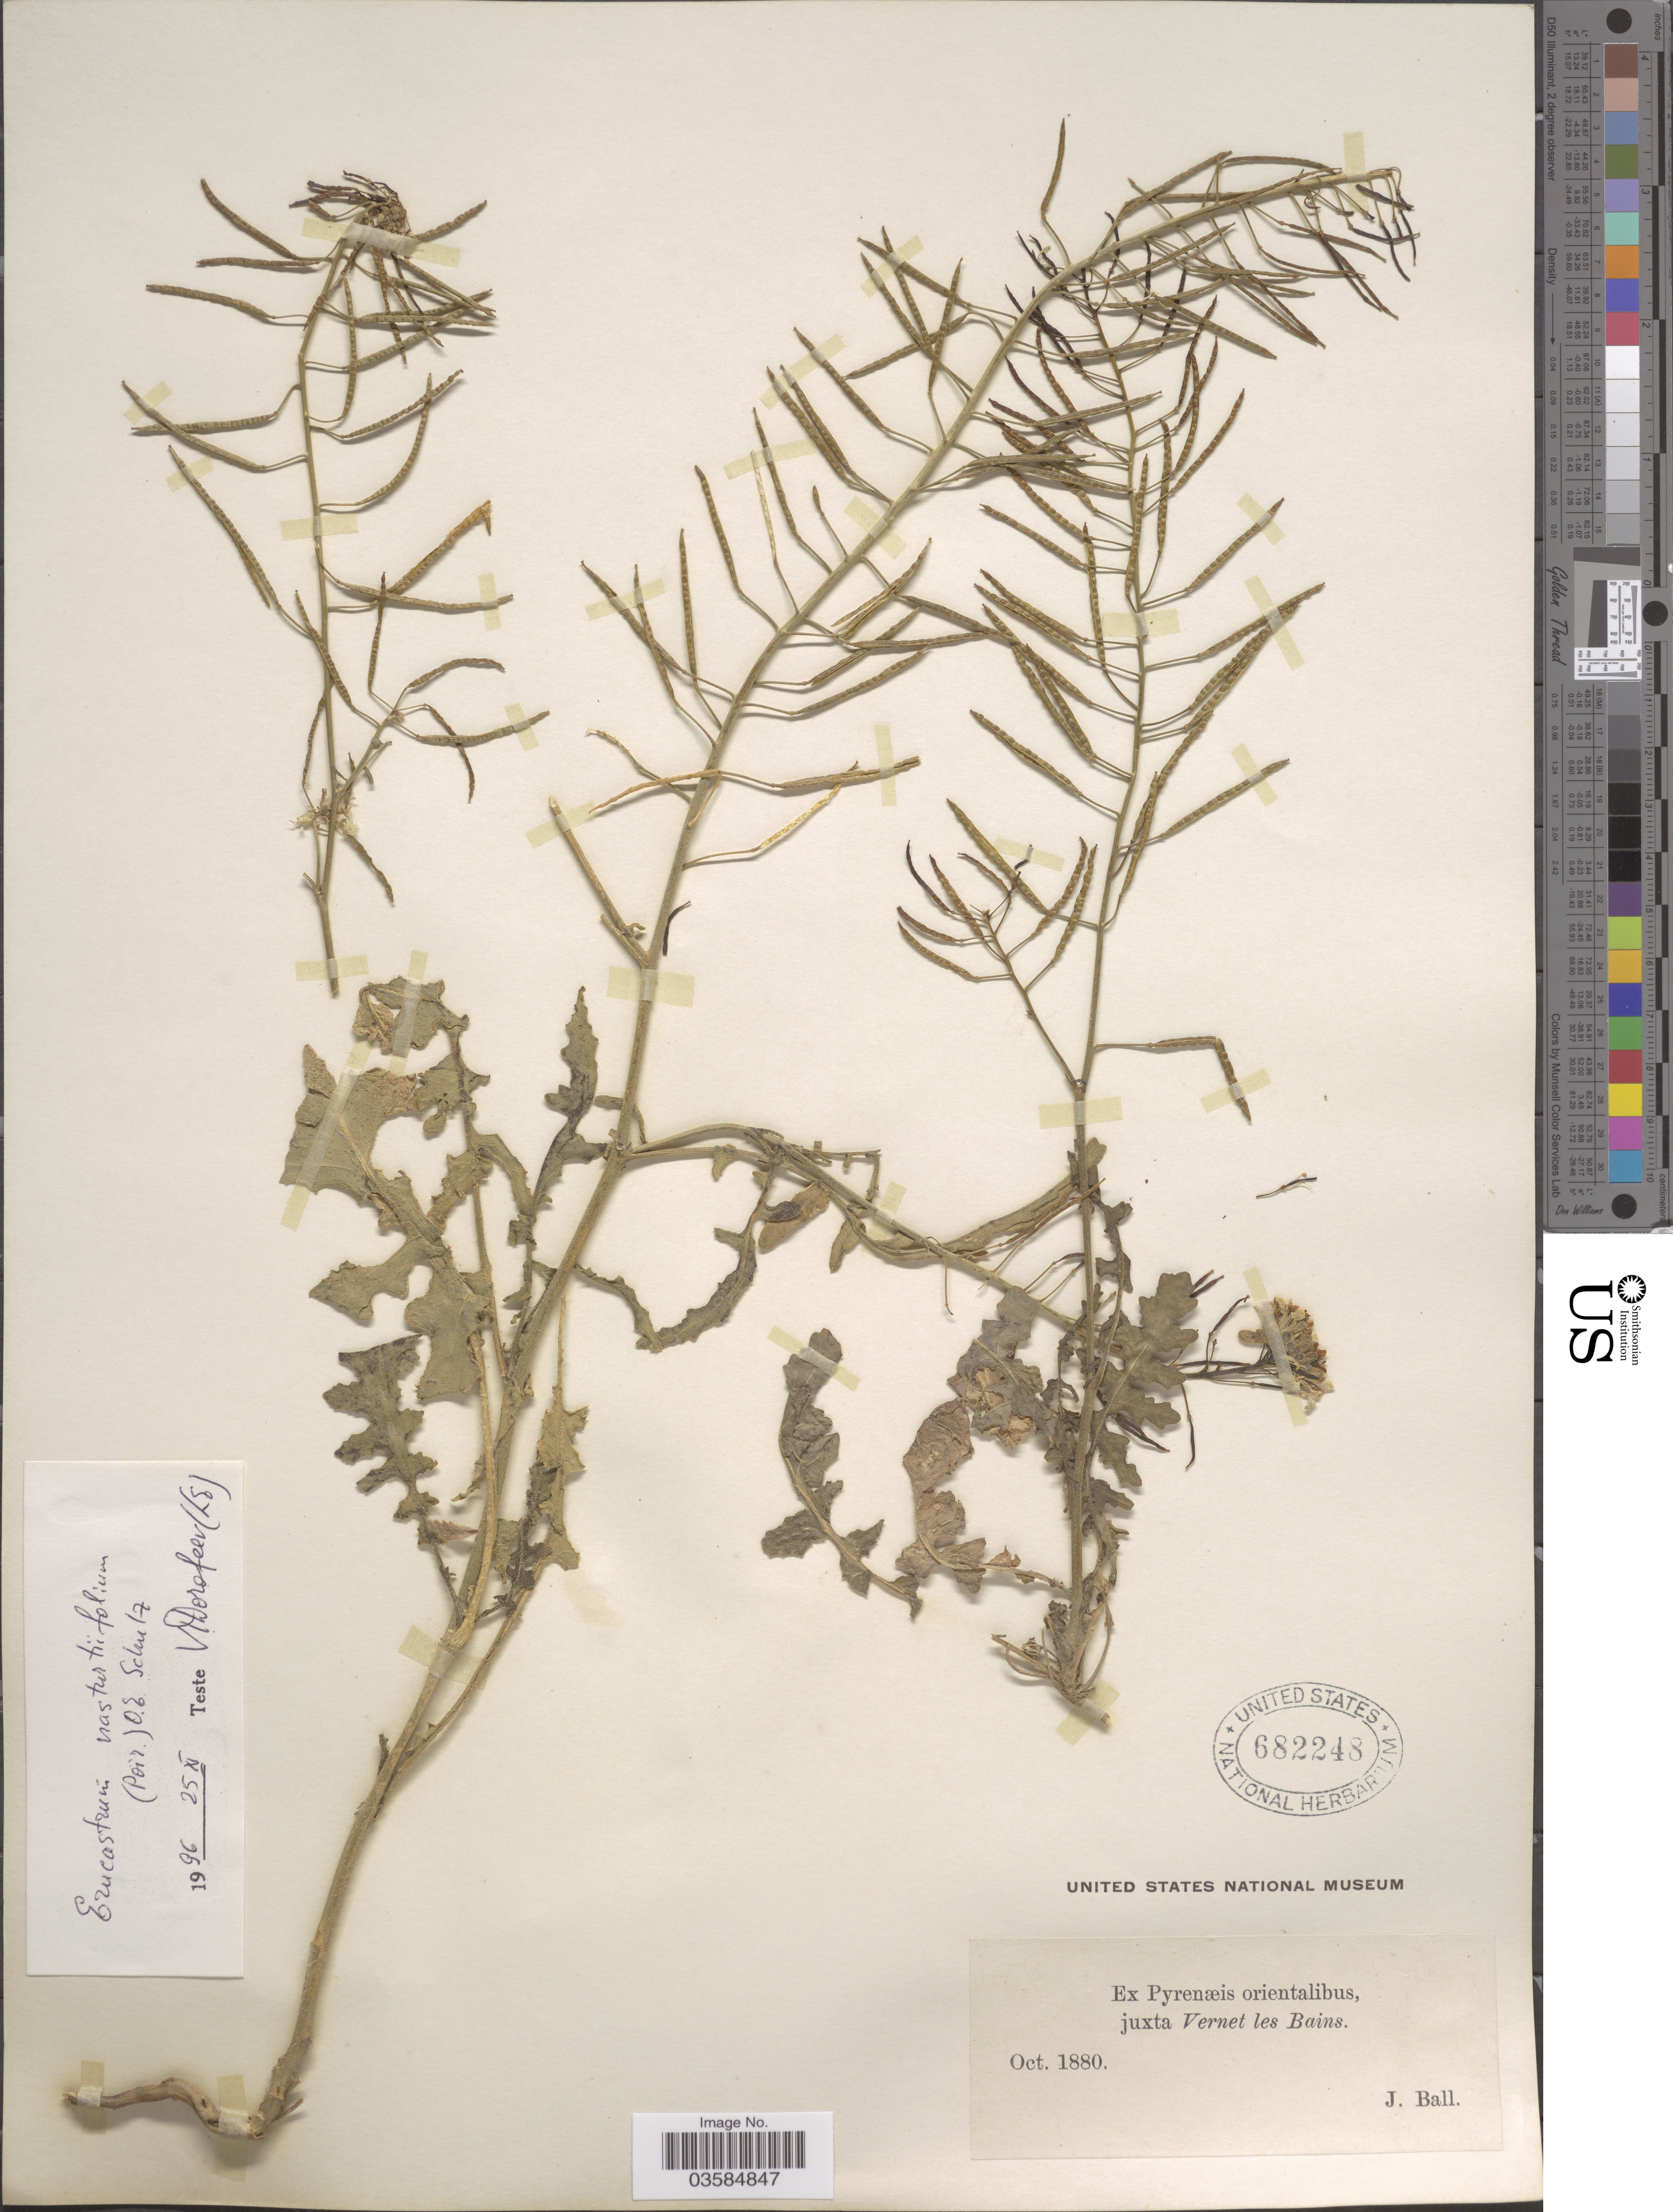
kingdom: Plantae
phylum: Tracheophyta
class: Magnoliopsida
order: Brassicales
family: Brassicaceae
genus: Erucastrum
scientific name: Erucastrum nasturtiifolium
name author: (Poir.) O.E. Schulz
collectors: J. Ball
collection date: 1880-10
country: France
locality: Ex Pyrenæis orientalibus, juxta Vernet les Bains.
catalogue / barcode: US 682248